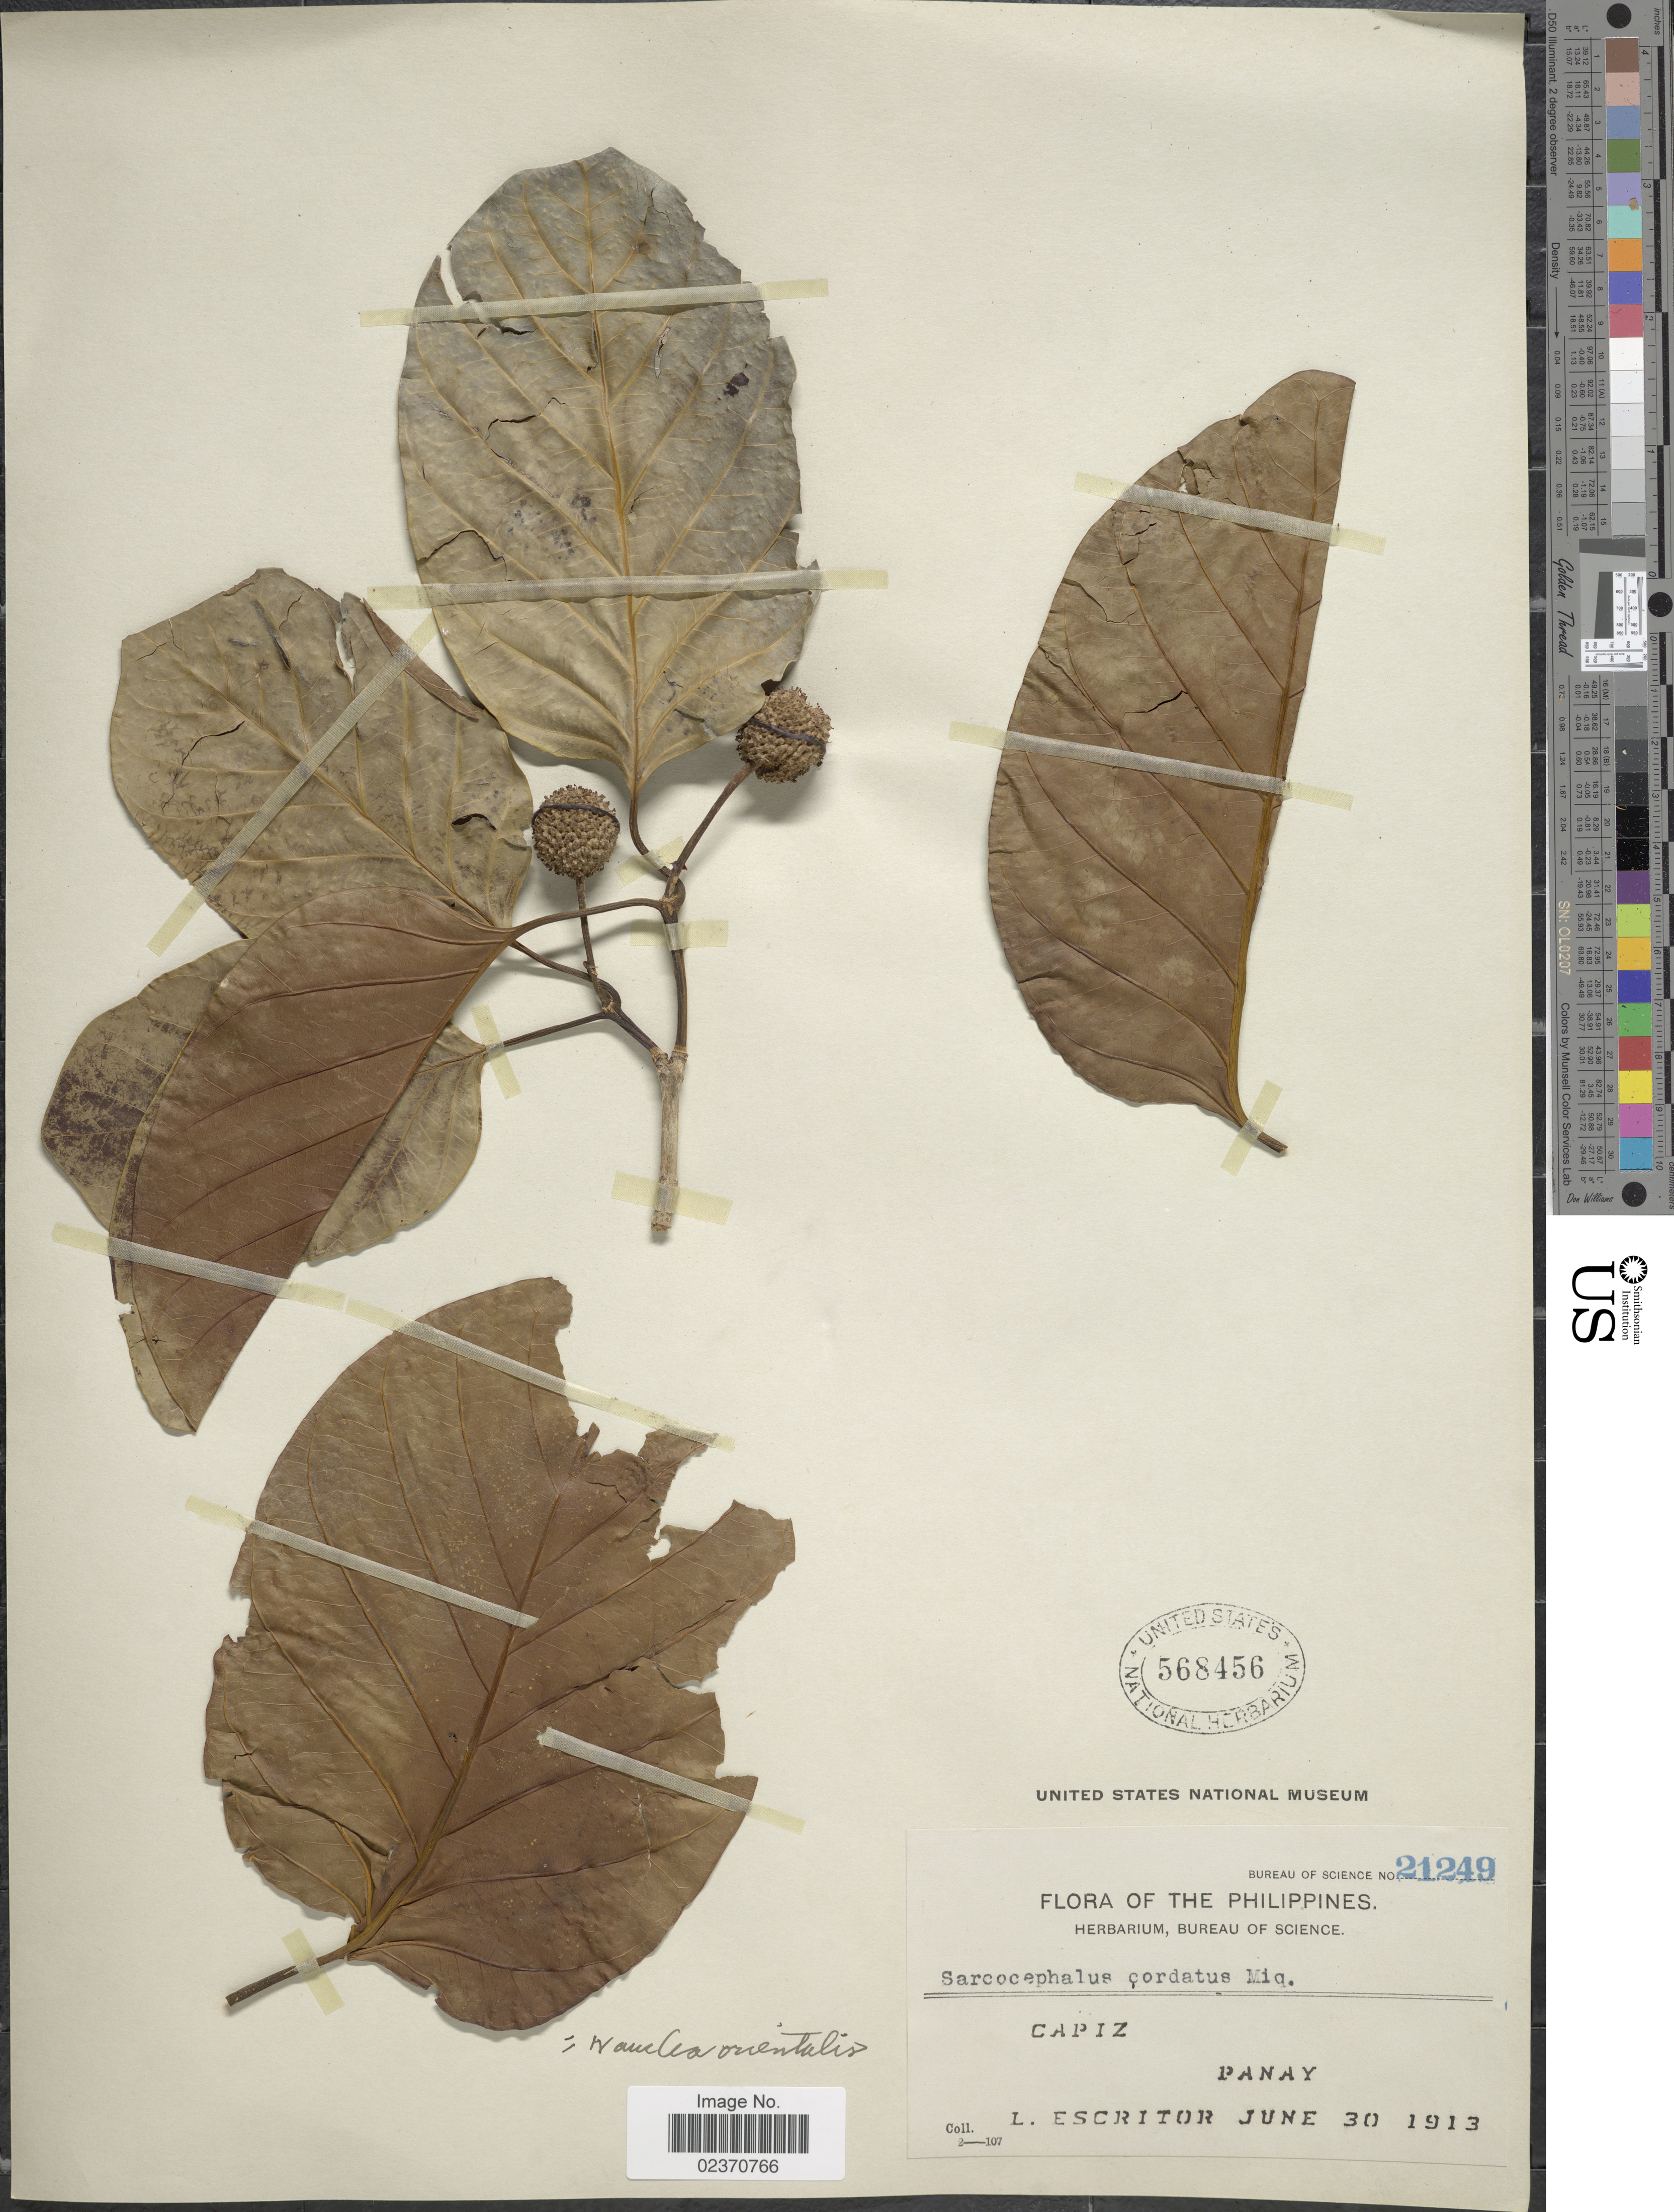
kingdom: Plantae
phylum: Tracheophyta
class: Magnoliopsida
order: Gentianales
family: Rubiaceae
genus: Nauclea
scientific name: Nauclea orientalis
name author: (L.) L.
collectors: L. Escritor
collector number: Bureau of Science 21249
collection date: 1913-06-30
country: Philippines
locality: Capiz, Panay.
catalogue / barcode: US 568456